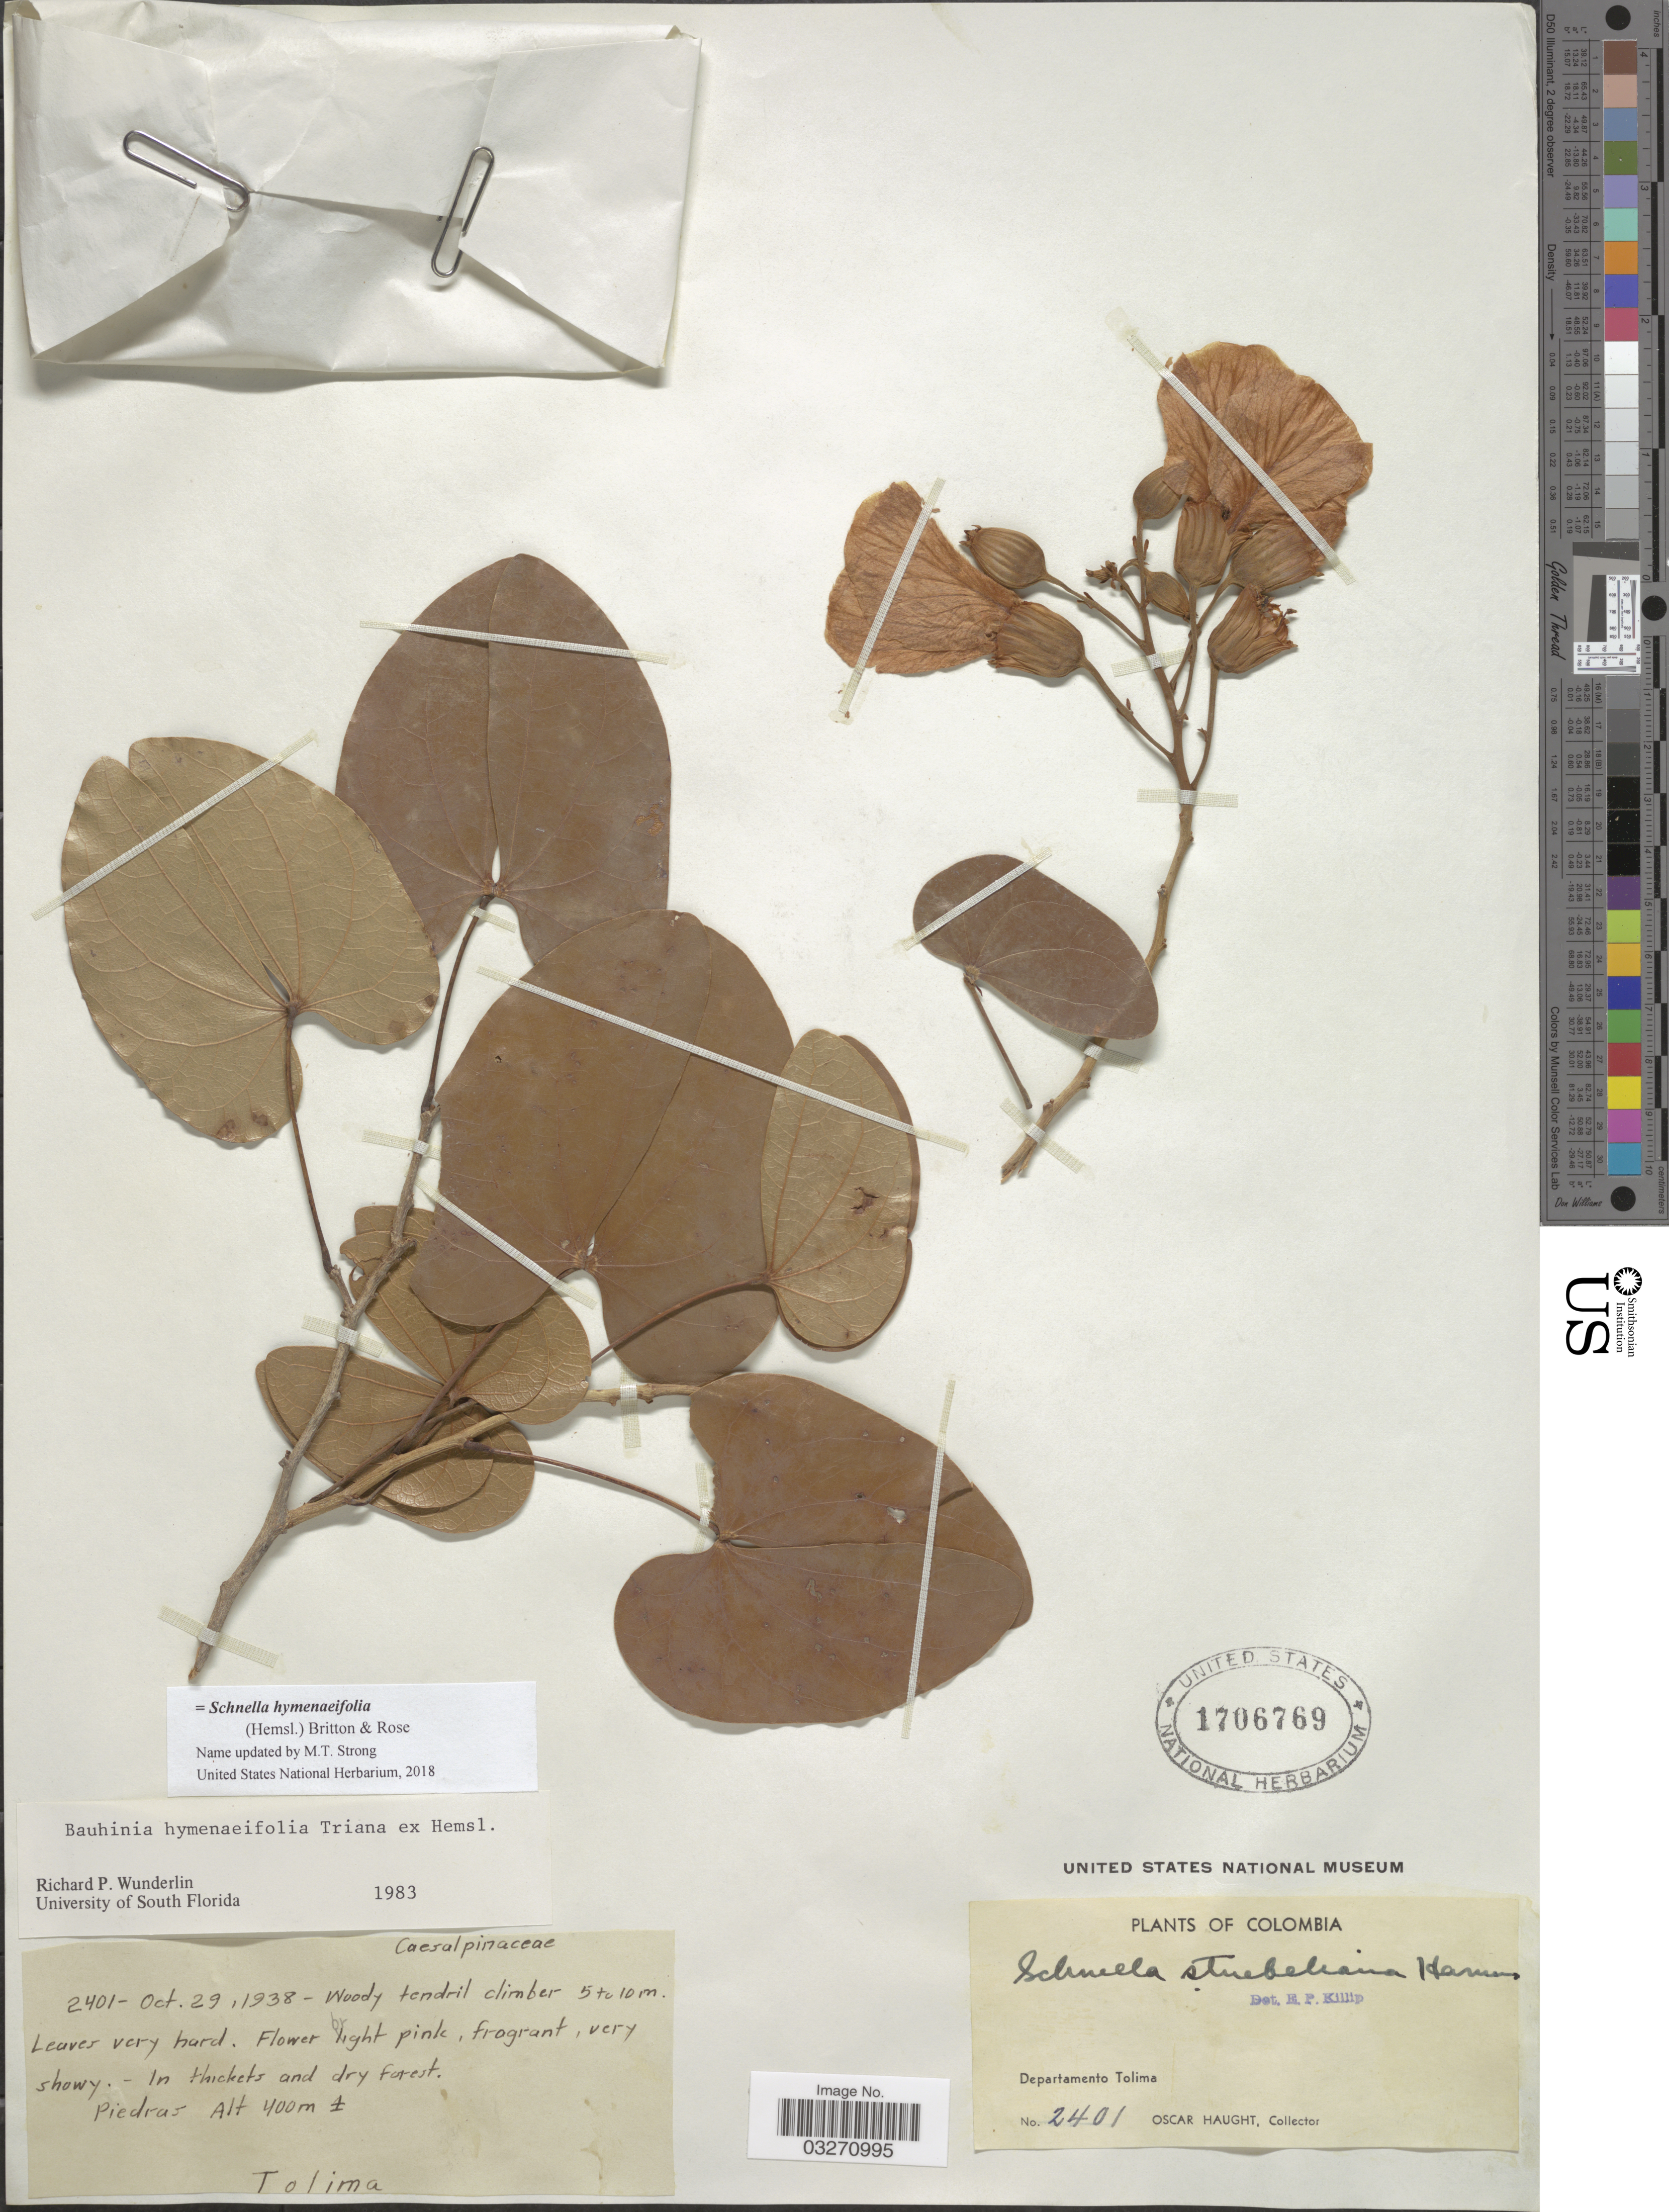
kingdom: Plantae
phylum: Tracheophyta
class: Magnoliopsida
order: Fabales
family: Fabaceae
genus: Schnella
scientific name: Schnella hymenaeifolia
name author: (Triana ex Hemsl.) Britton & Rose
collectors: O. Haught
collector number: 2401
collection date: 1938-10-29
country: Colombia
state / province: Tolima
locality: Piedras, Departamento Tolima.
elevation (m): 400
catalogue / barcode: US 1706769